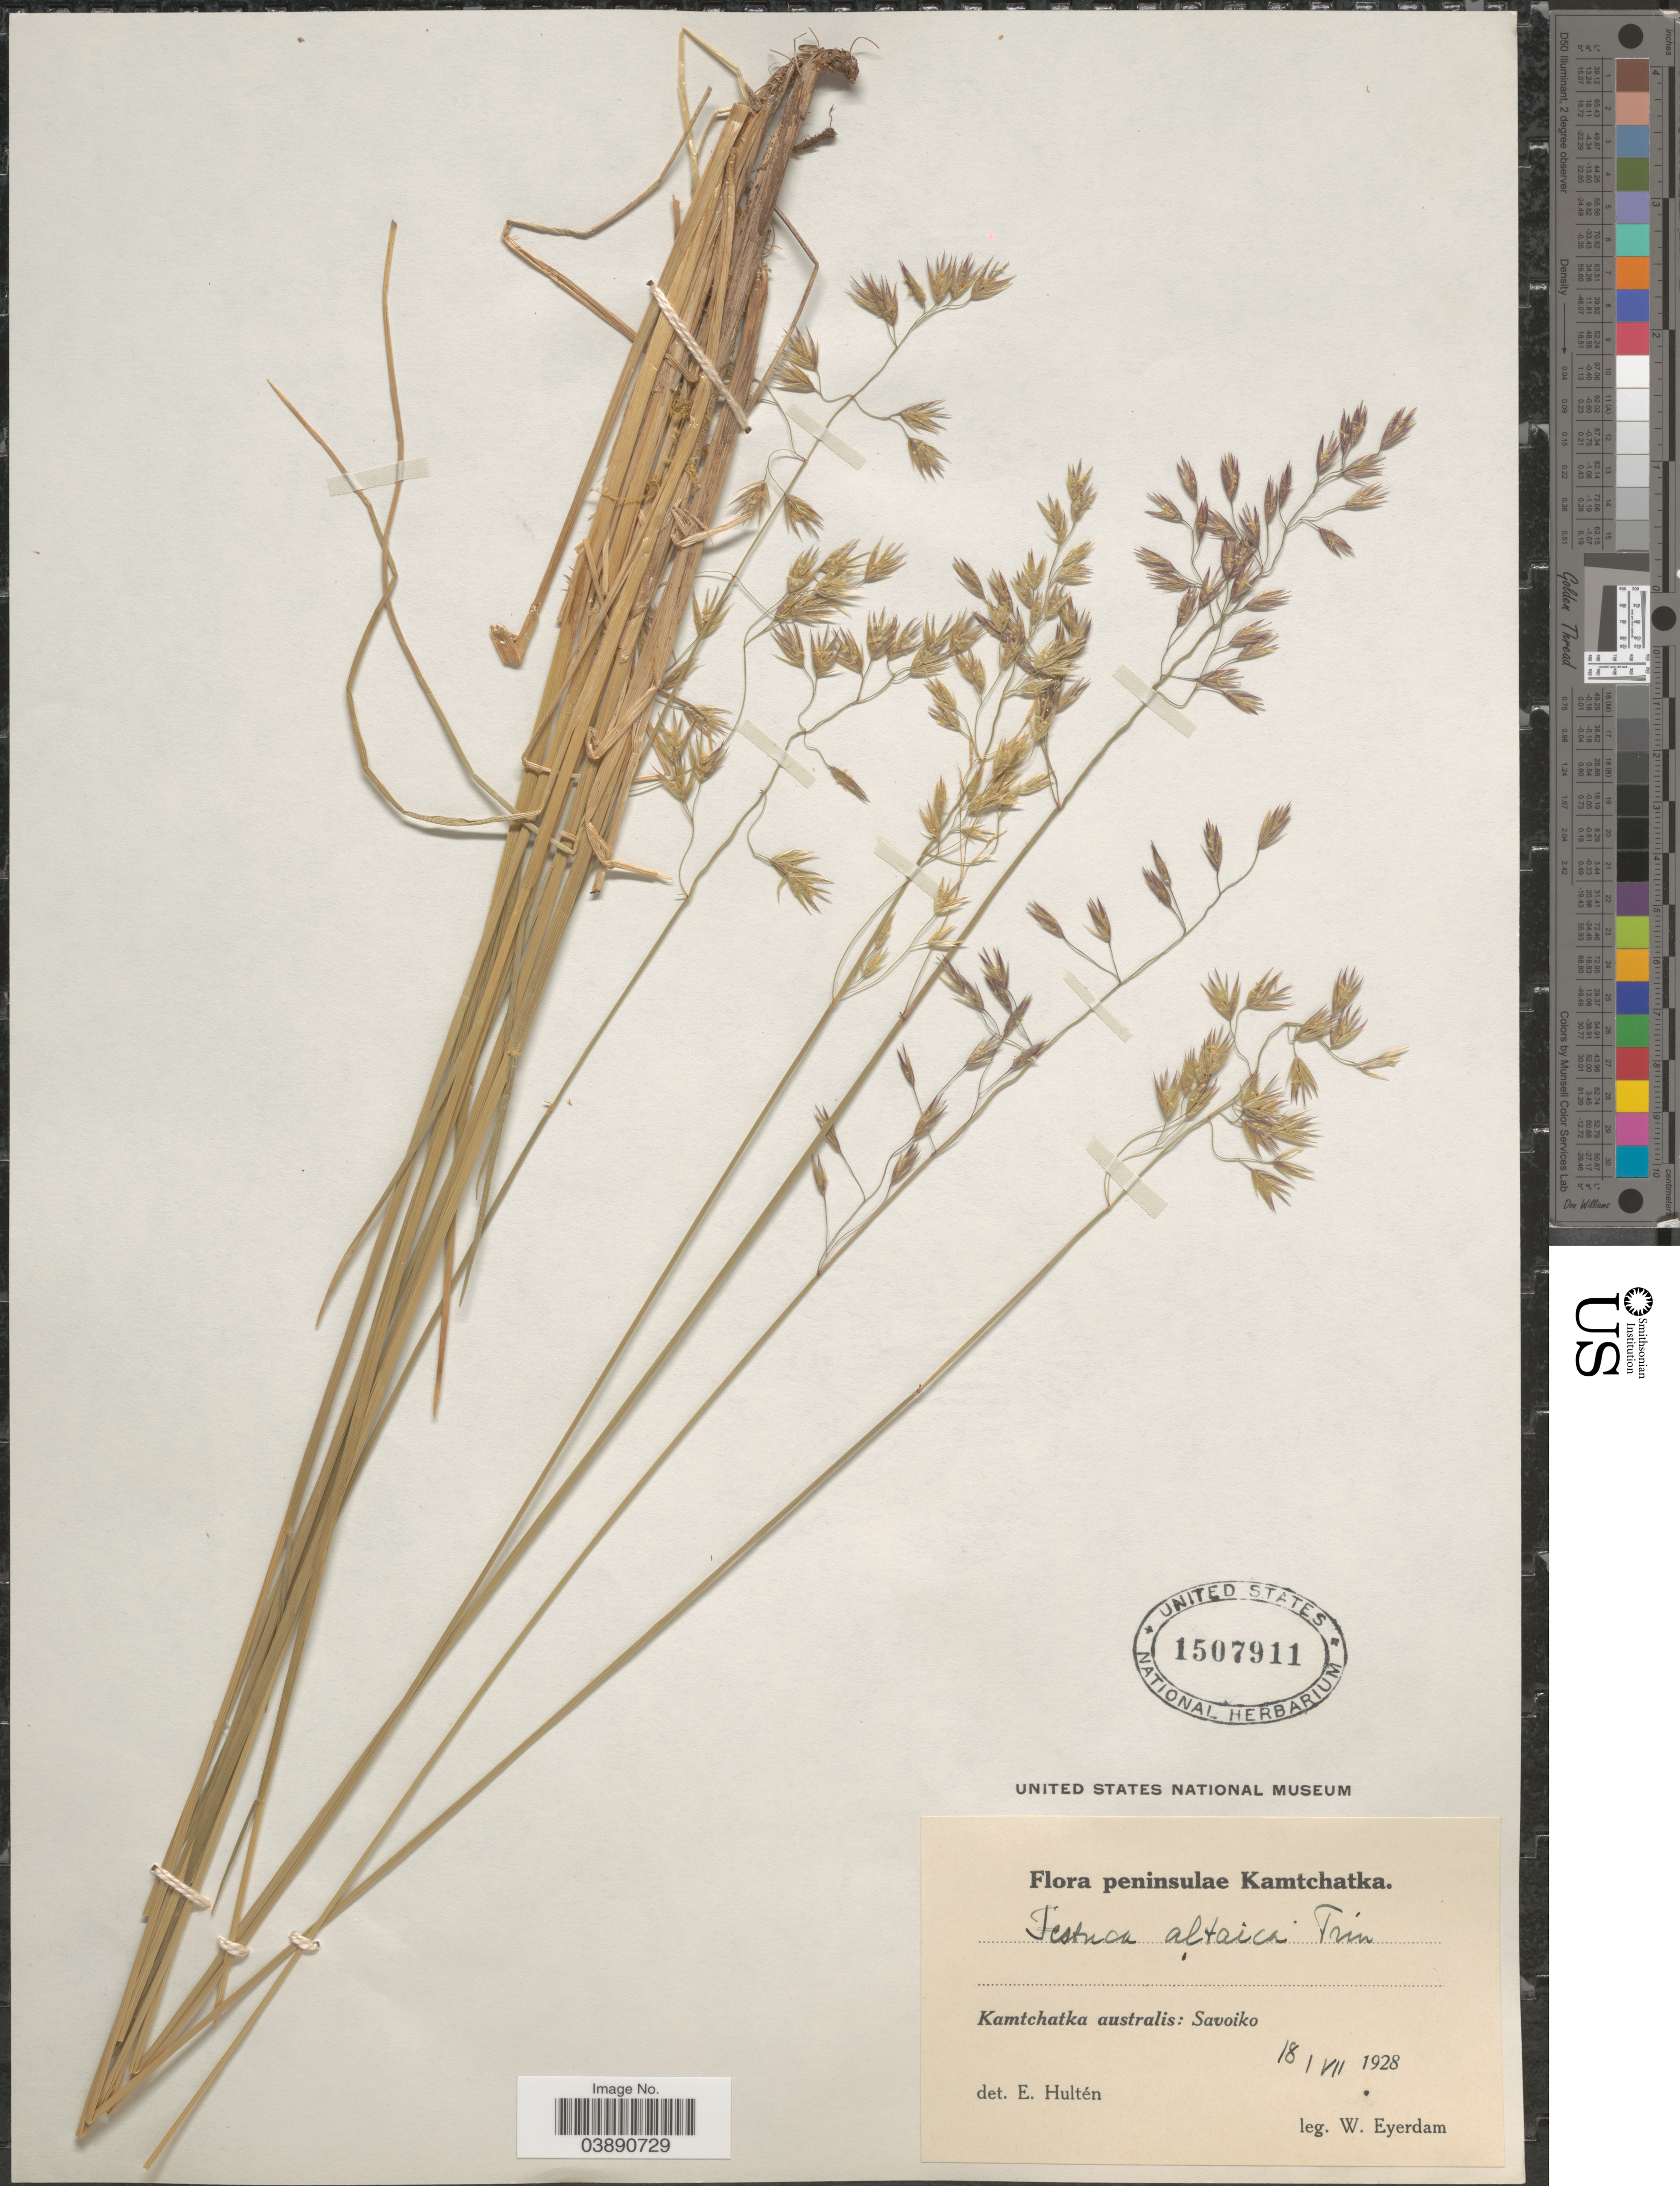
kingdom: Plantae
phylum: Tracheophyta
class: Liliopsida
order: Poales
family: Poaceae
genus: Festuca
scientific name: Festuca altaica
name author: Trin.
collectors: W. J. Eyerdam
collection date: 1928-07-18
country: Russian Federation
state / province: Kamchatka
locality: Peninsulae Kamtchatka. Kamtchatka australis: Savoiko.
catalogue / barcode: US 1507911